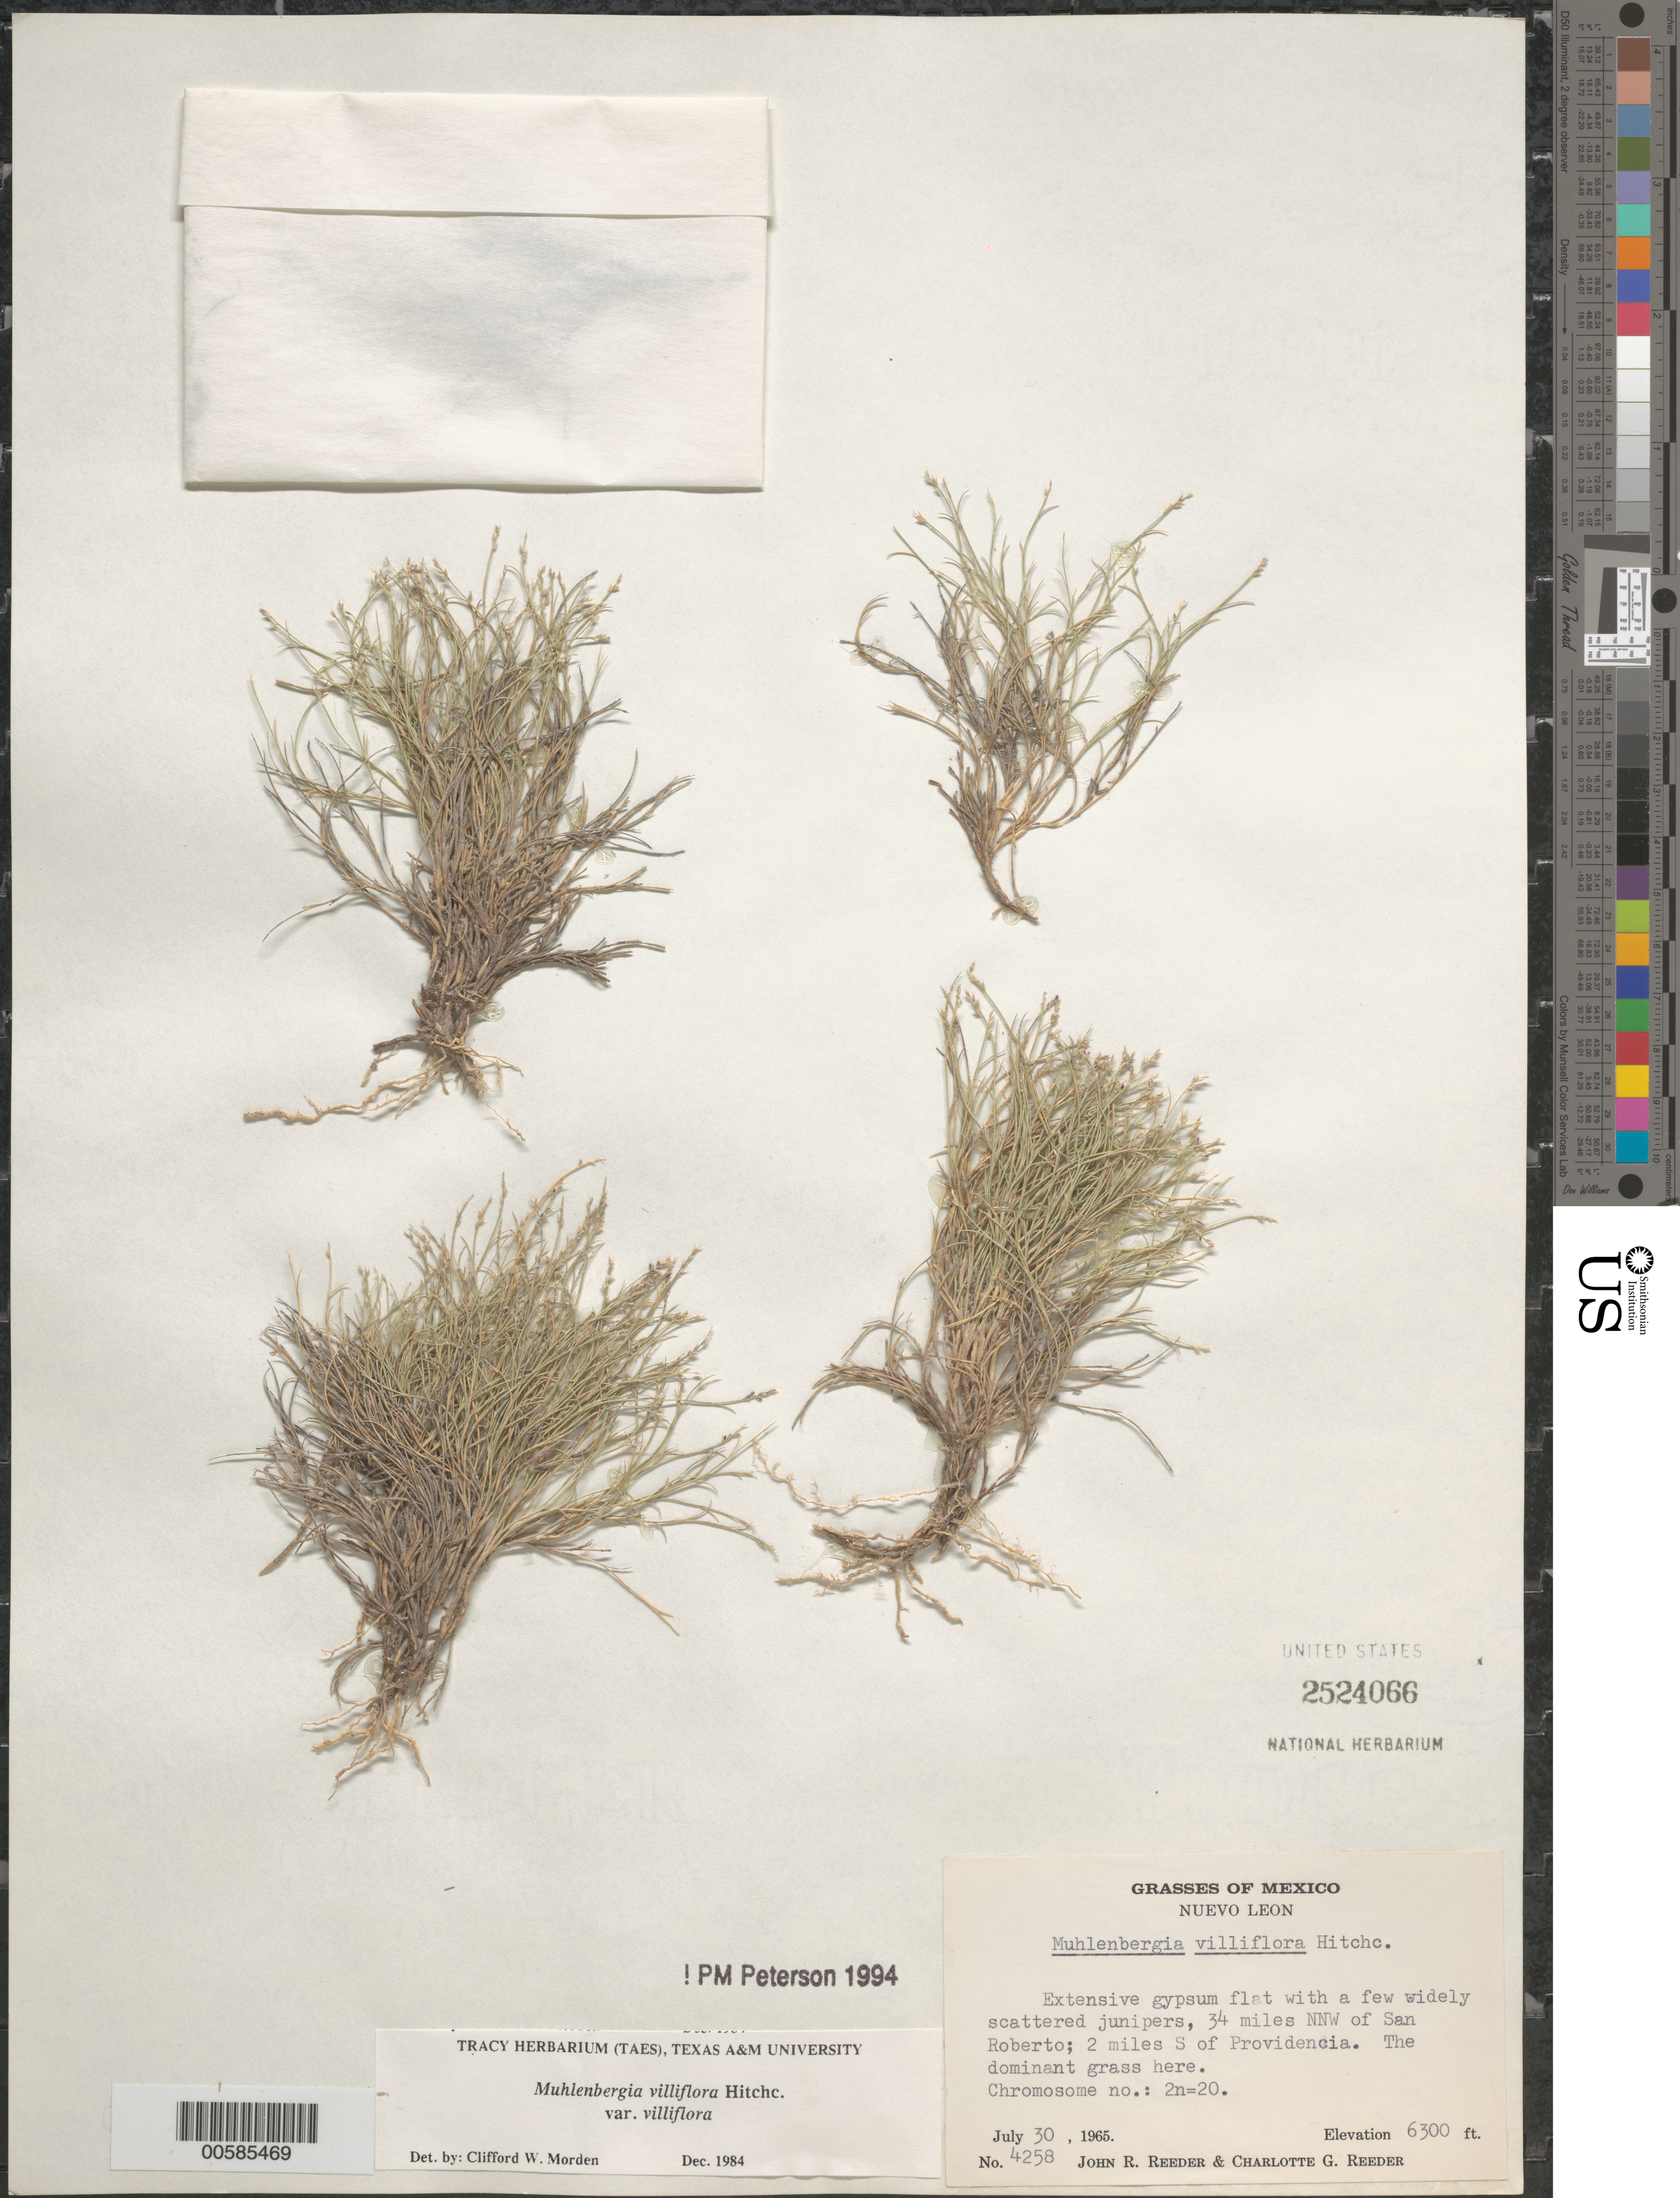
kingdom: Plantae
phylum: Tracheophyta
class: Liliopsida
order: Poales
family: Poaceae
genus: Muhlenbergia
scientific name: Muhlenbergia villiflora var. villiflora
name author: Hitchc.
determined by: Morden, C. W.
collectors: J. R. Reeder & C. G. Reeder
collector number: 4258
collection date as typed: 30 Jul 1965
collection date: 1965-07-30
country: Mexico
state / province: Nuevo León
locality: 34 mi NNW of San Roberto; 2 mi S of Providencia.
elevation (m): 1920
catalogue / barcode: US 2524066